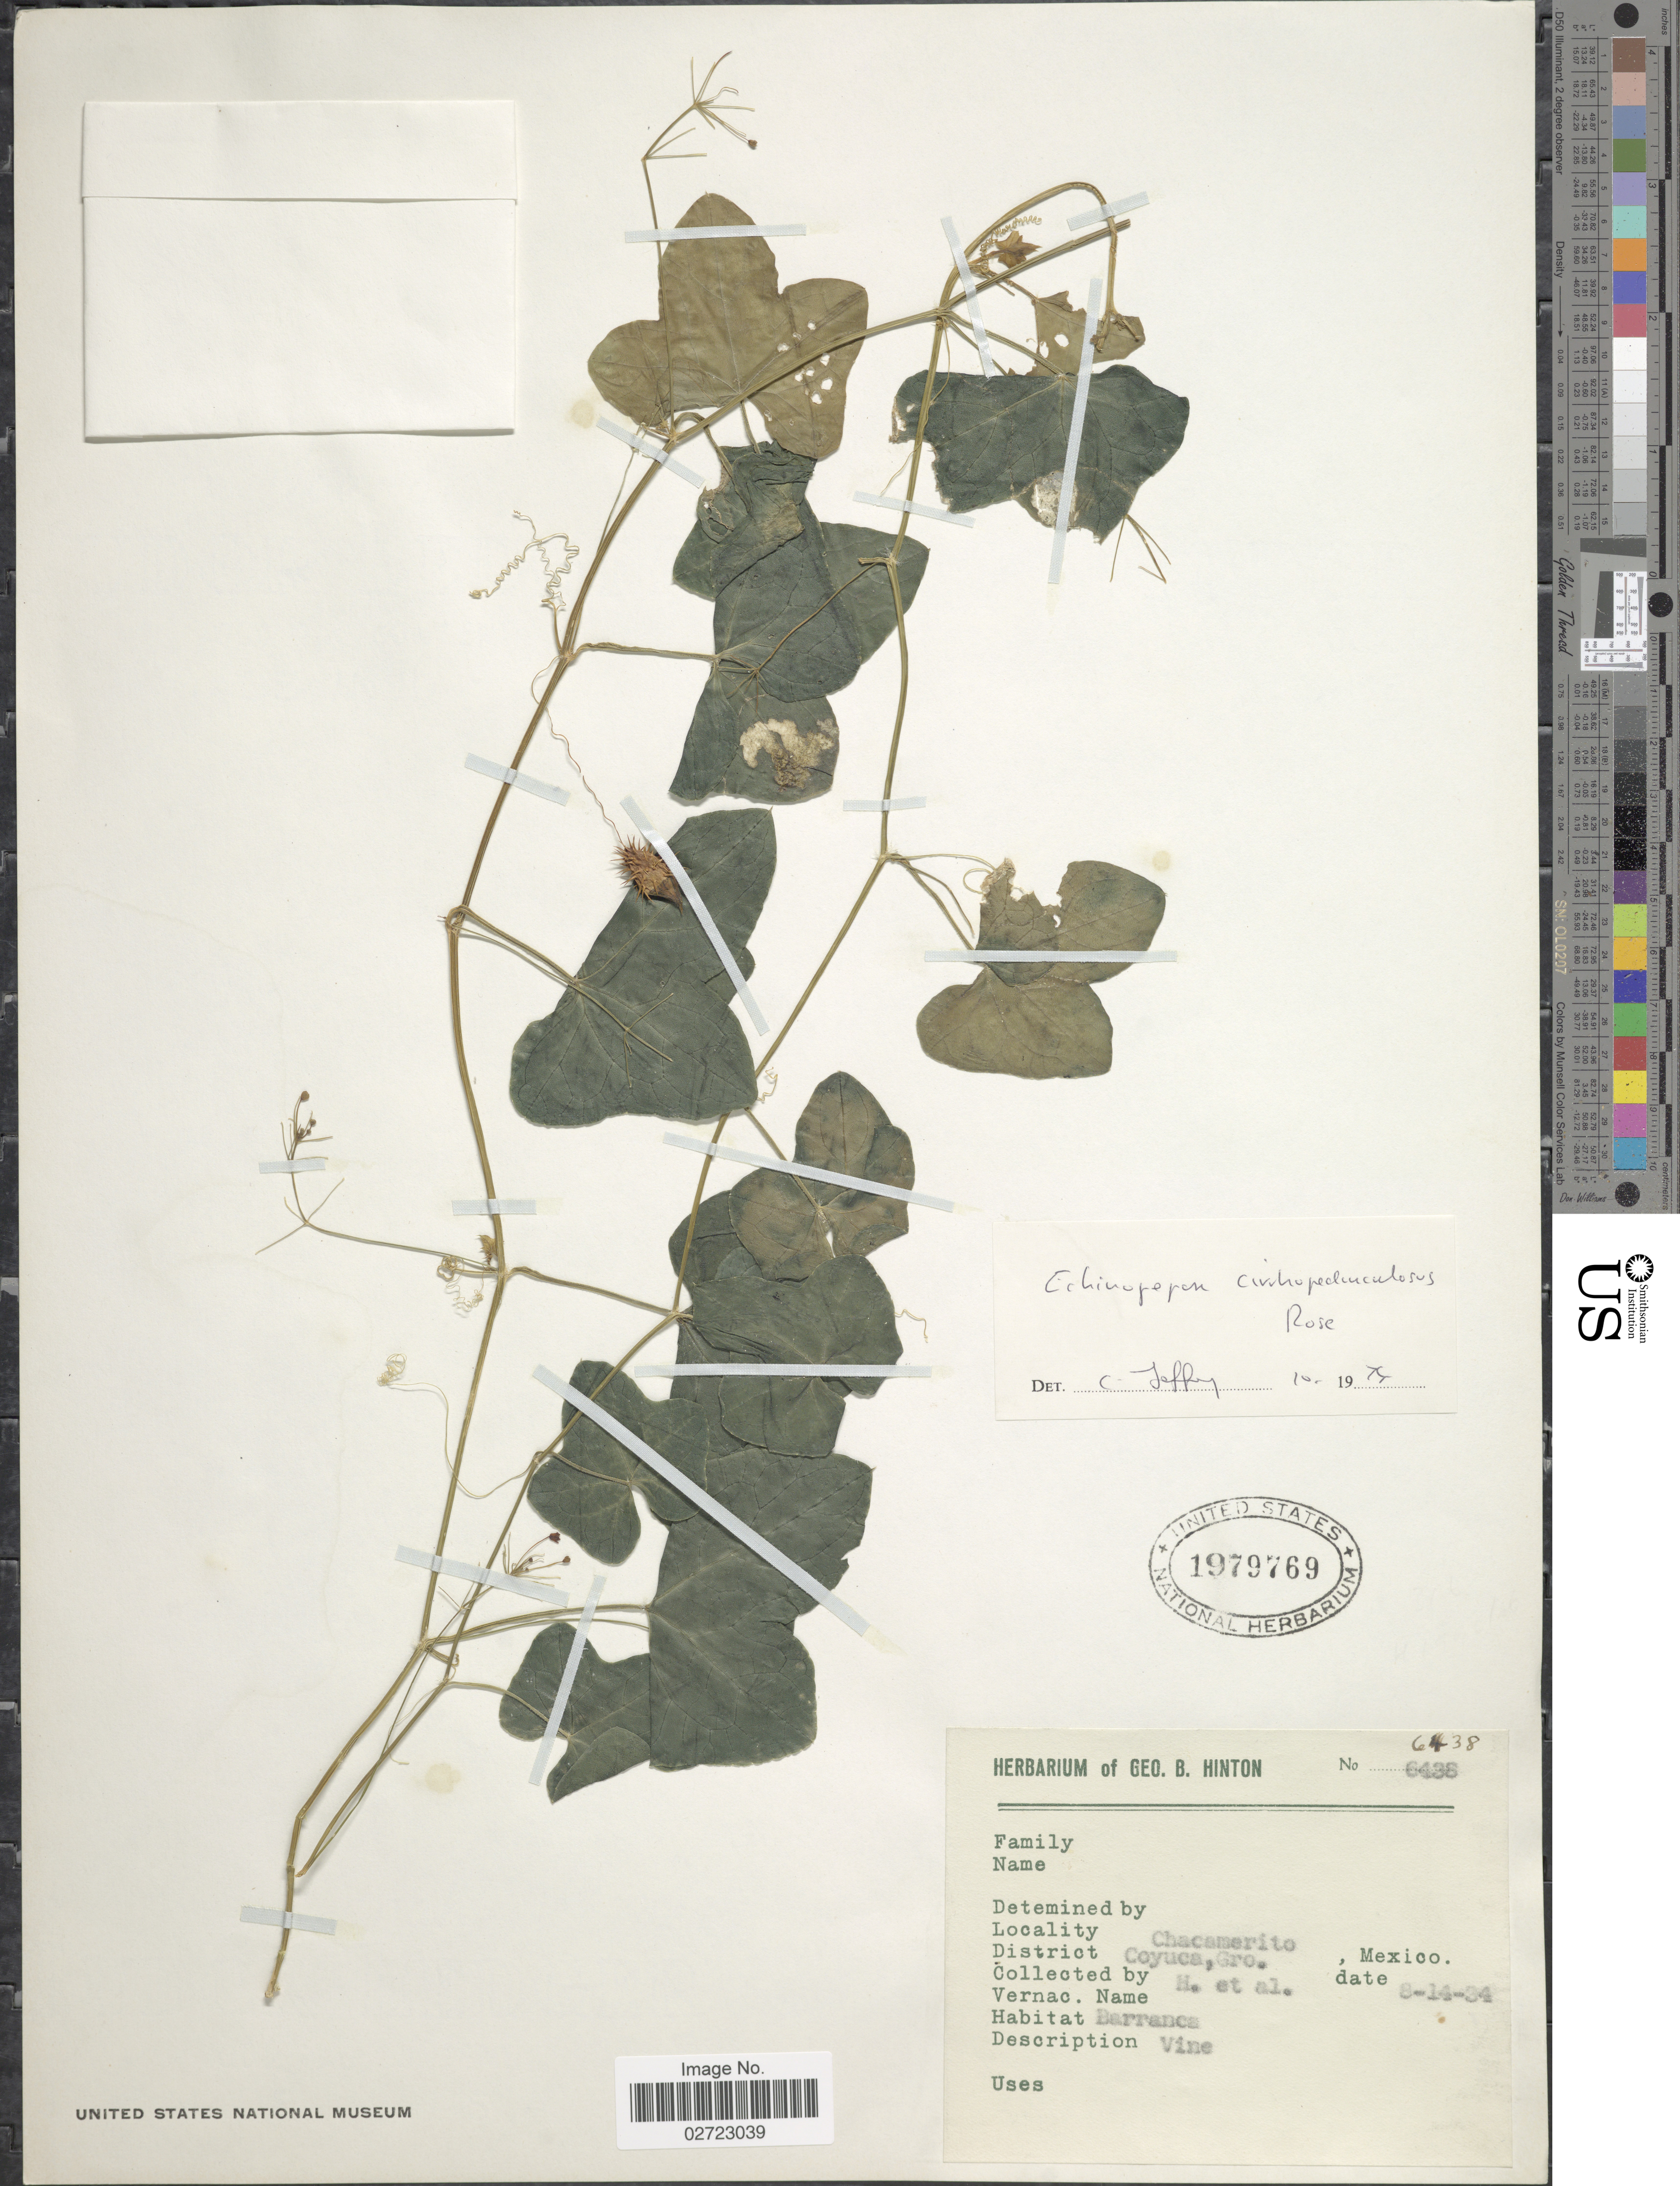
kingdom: Plantae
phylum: Tracheophyta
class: Magnoliopsida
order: Cucurbitales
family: Cucurbitaceae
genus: Echinopepon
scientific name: Echinopepon cirrhopedunculatus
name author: Rose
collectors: G. B. Hinton & et al.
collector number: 6438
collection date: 1934-08-14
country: Mexico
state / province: Guerrero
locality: Chacamerito, District Coyuca, Barranca.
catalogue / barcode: US 1979769